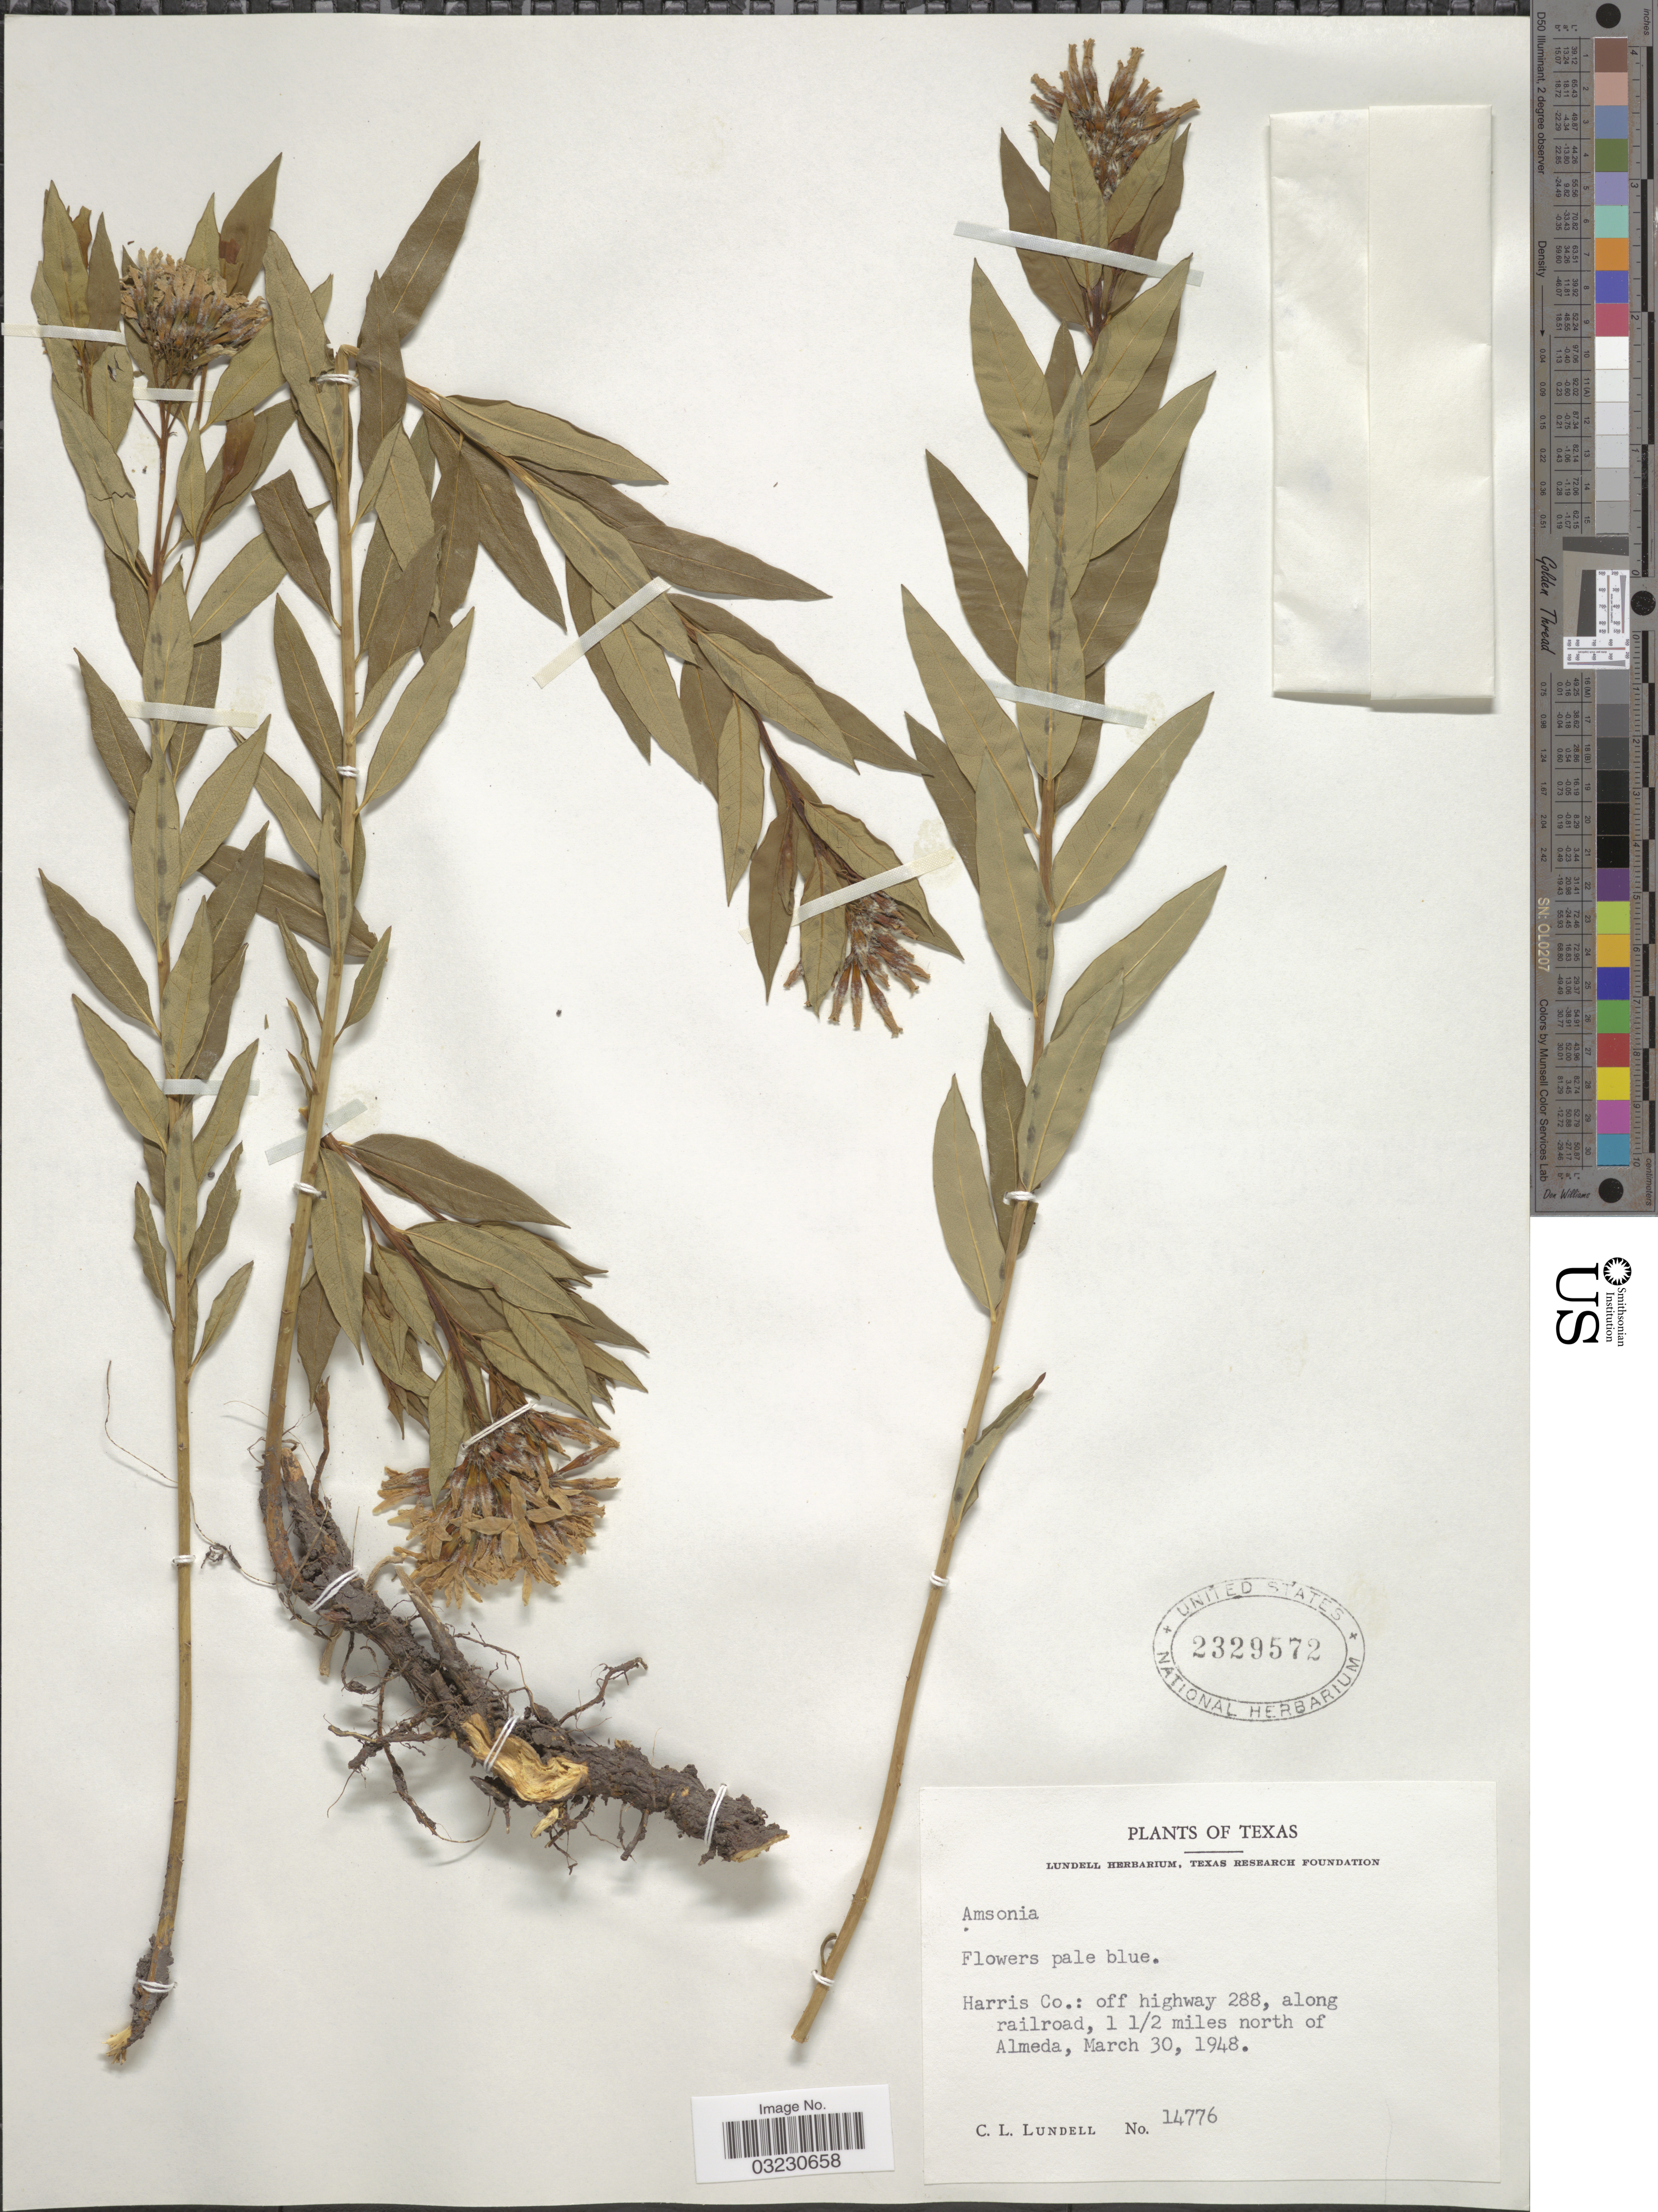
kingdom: Plantae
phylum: Tracheophyta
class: Magnoliopsida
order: Gentianales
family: Apocynaceae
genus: Amsonia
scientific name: Amsonia sp.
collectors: C. L. Lundell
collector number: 14776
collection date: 1948-03-30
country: United States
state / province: Texas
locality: Harris Co.: off highway 288, along railroad, 1 1/2 miles north of Almeda.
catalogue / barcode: US 2329572